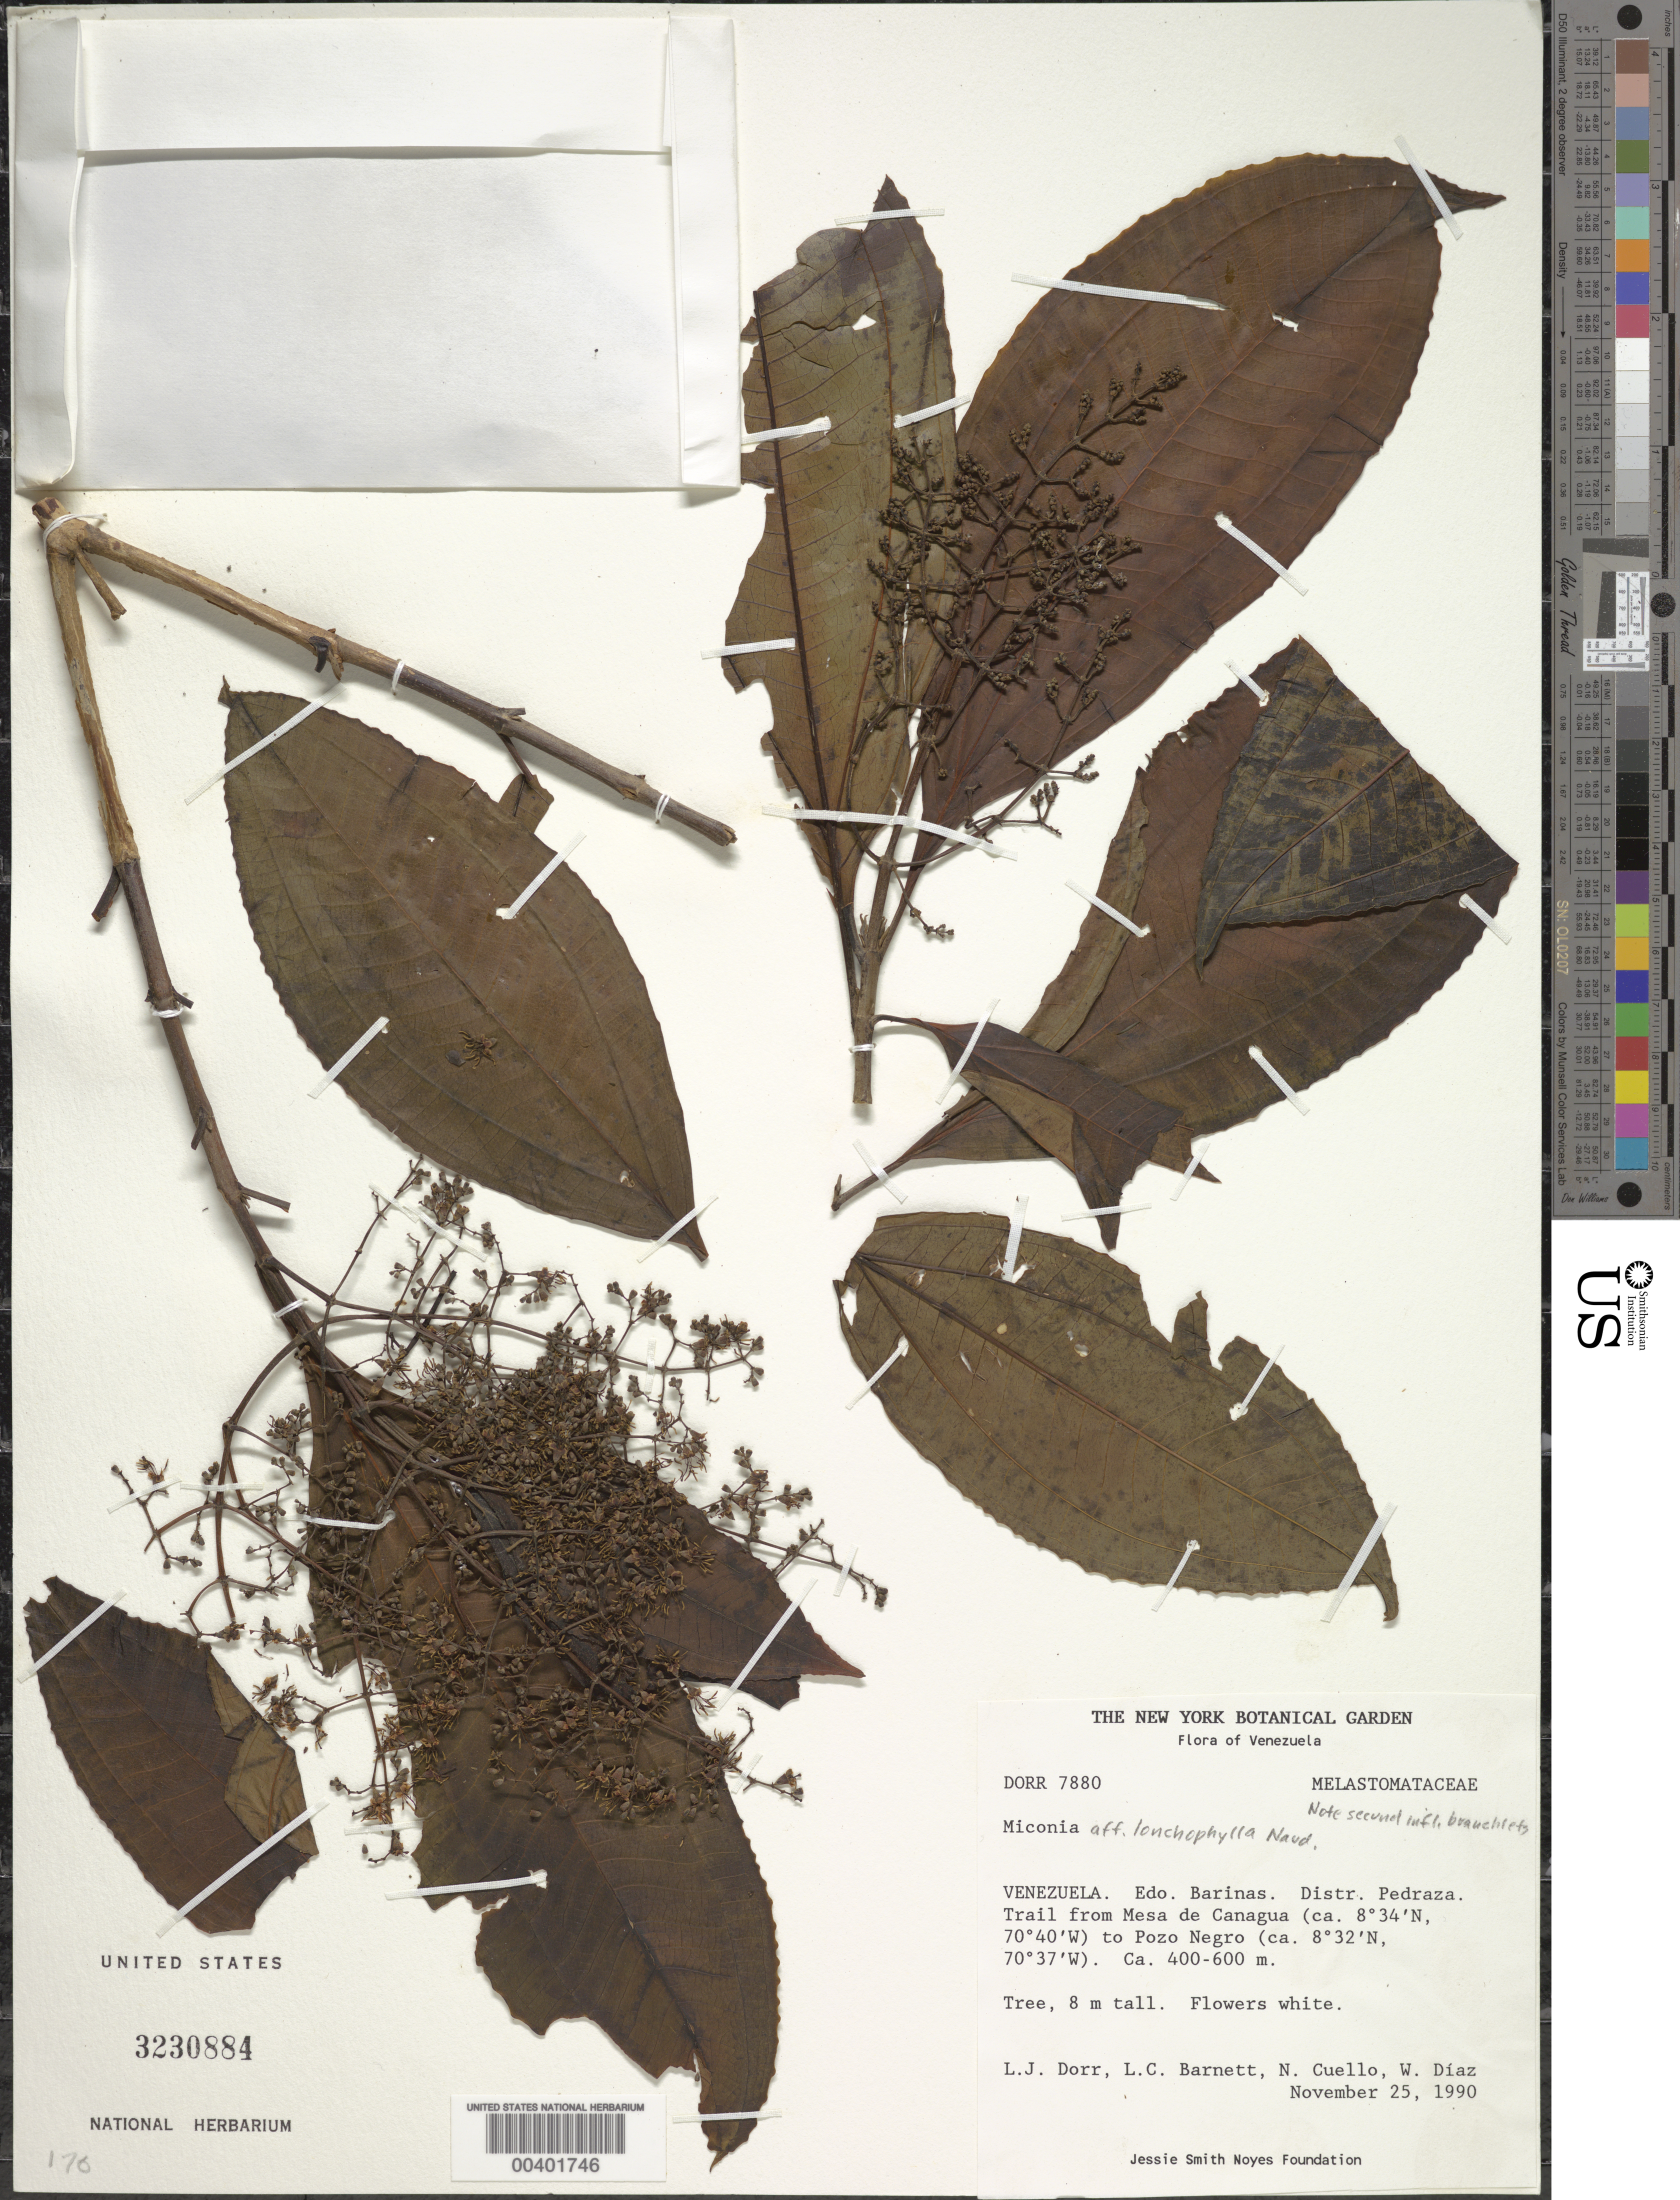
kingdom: Plantae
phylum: Tracheophyta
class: Magnoliopsida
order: Myrtales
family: Melastomataceae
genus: Miconia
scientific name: Miconia lonchophylla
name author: Naudin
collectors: L. J. Dorr, L. C. Barnett, N. L. Cuello & W. Díaz P.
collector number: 7880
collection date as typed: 25 Nov 1990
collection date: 1990-11-25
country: Venezuela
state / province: Barinas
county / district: Pedraza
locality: Trail from Mesa de Canaguá to Pozo Negro.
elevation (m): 400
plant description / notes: NY, PORT, US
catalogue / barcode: US 3230884